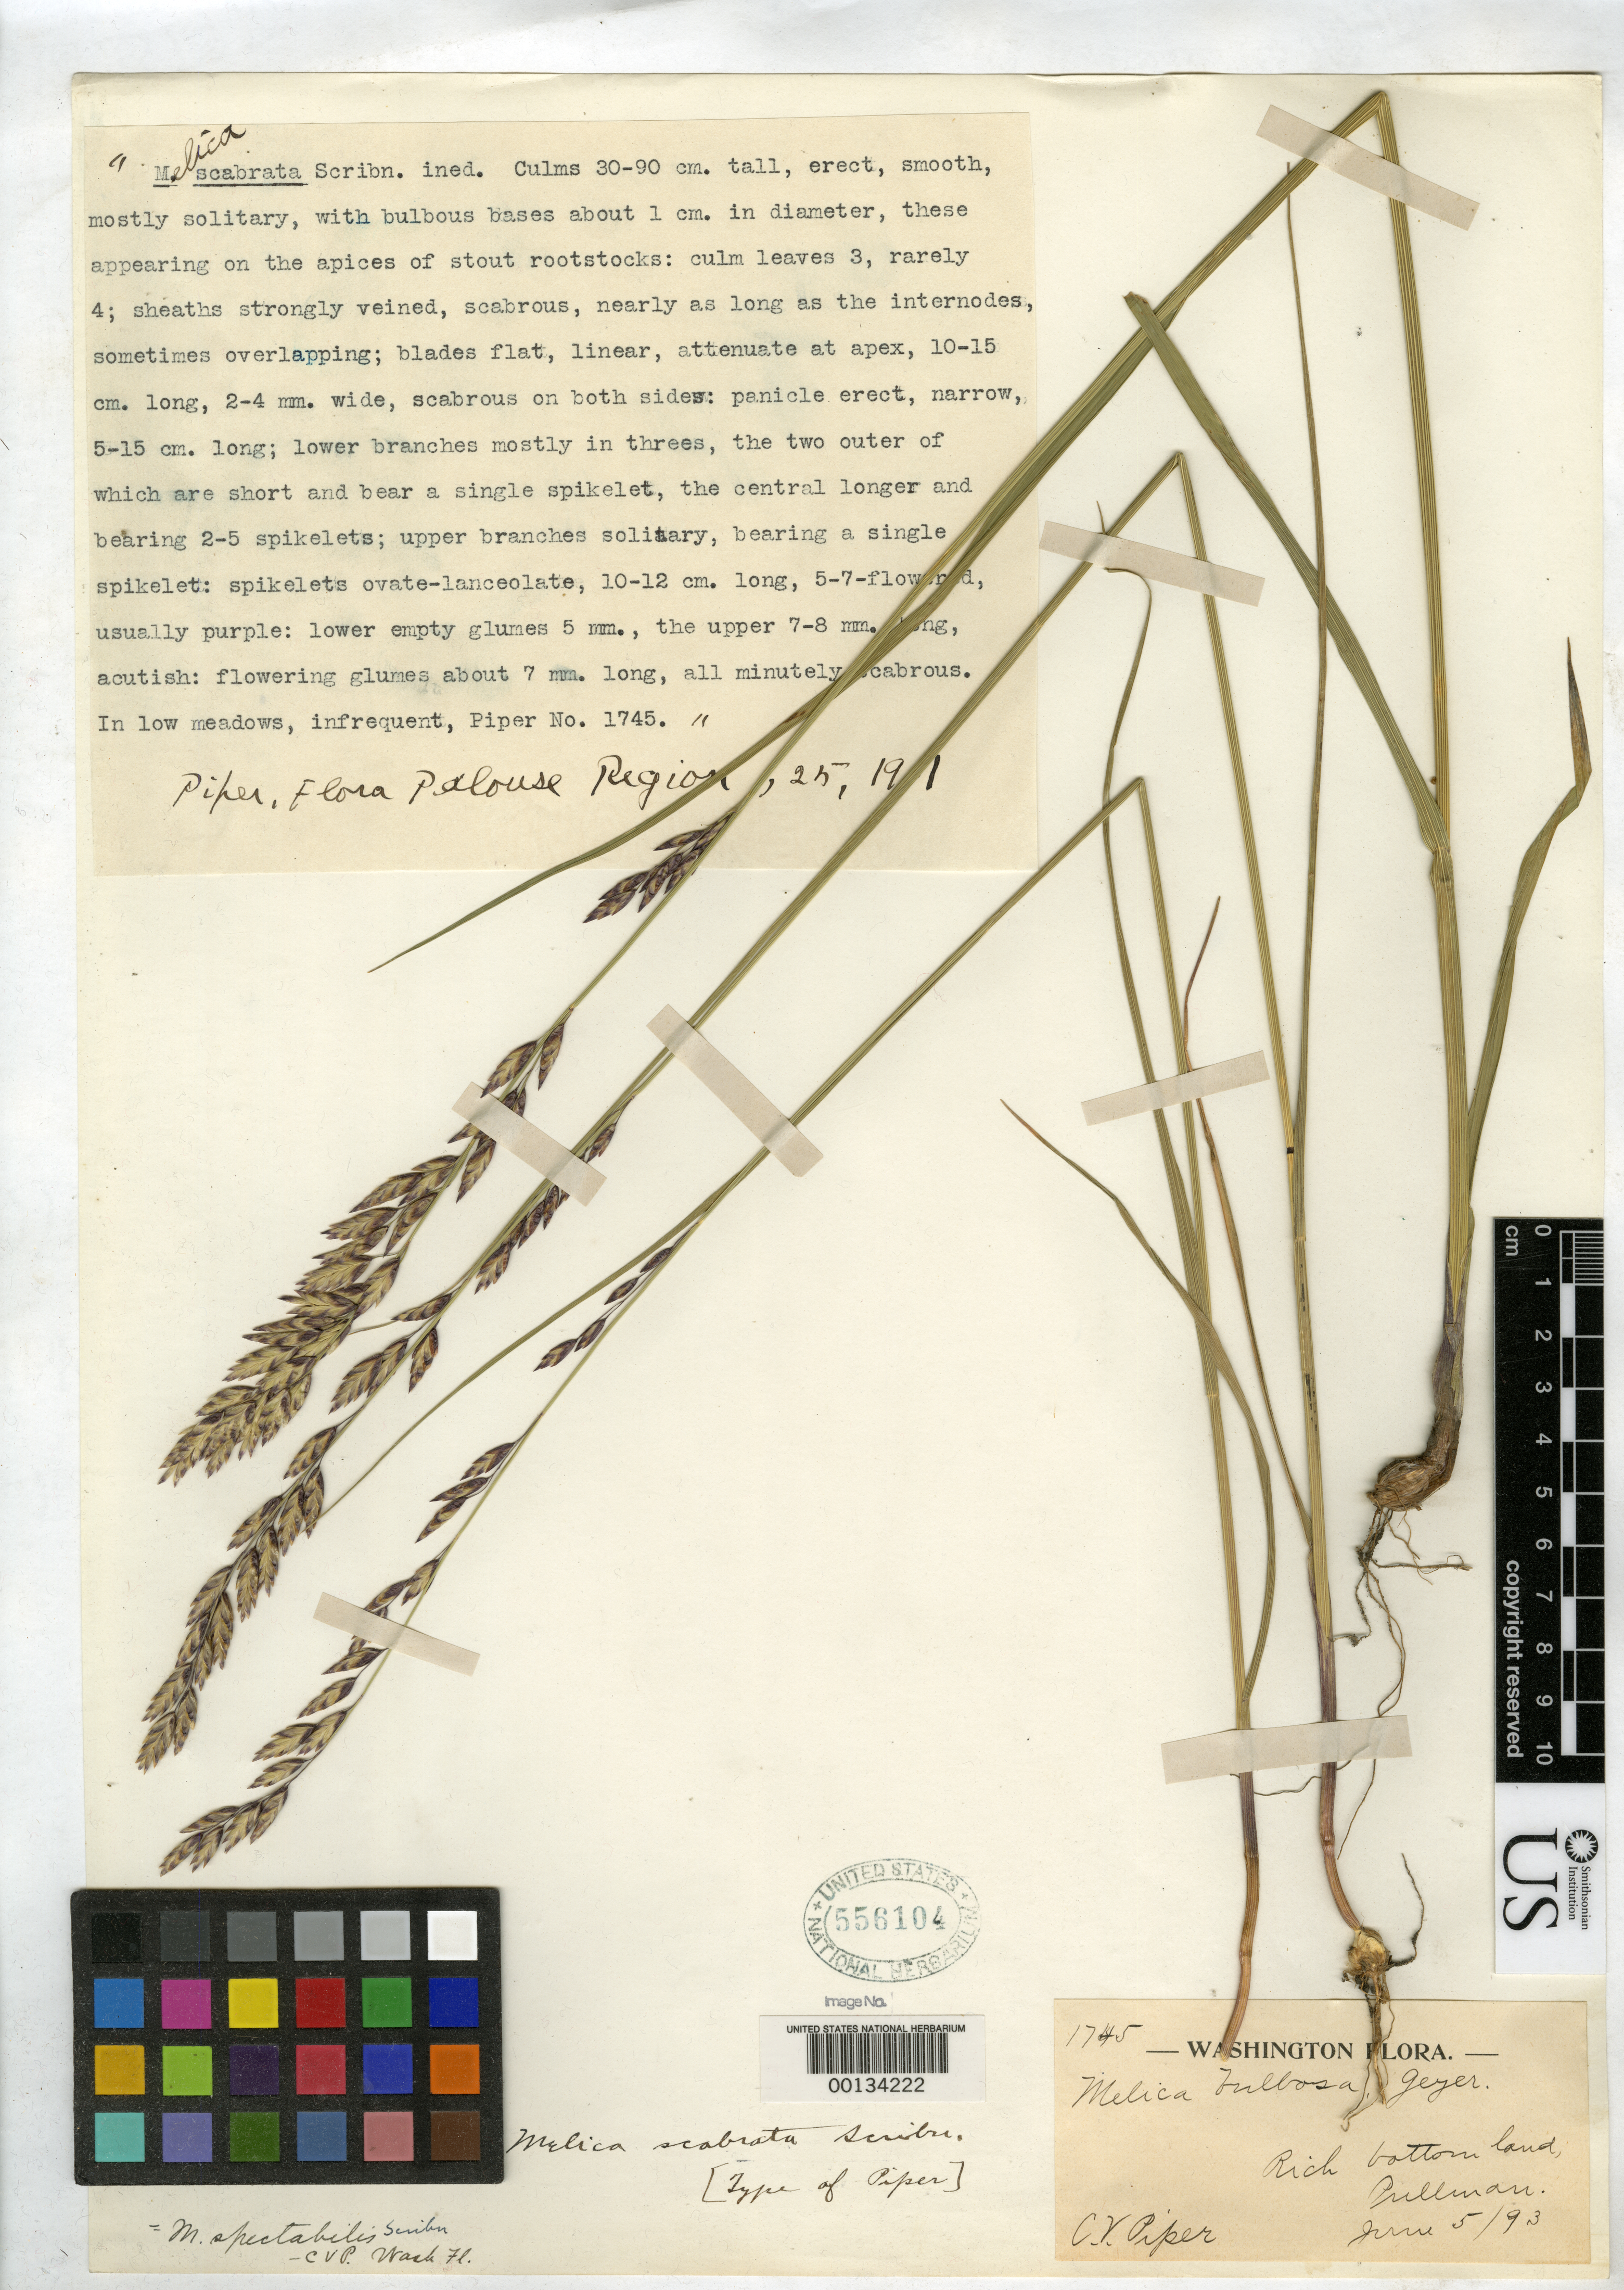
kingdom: Plantae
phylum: Tracheophyta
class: Liliopsida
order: Poales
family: Poaceae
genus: Melica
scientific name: Melica scabrata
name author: Scribn. ex Piper in Piper & Beattie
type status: Type Collection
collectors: C. V. Piper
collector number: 1745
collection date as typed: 05 Jun 1893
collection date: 1893-06-05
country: United States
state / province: Washington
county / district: Whitman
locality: Near Pullman.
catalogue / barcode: US 556104